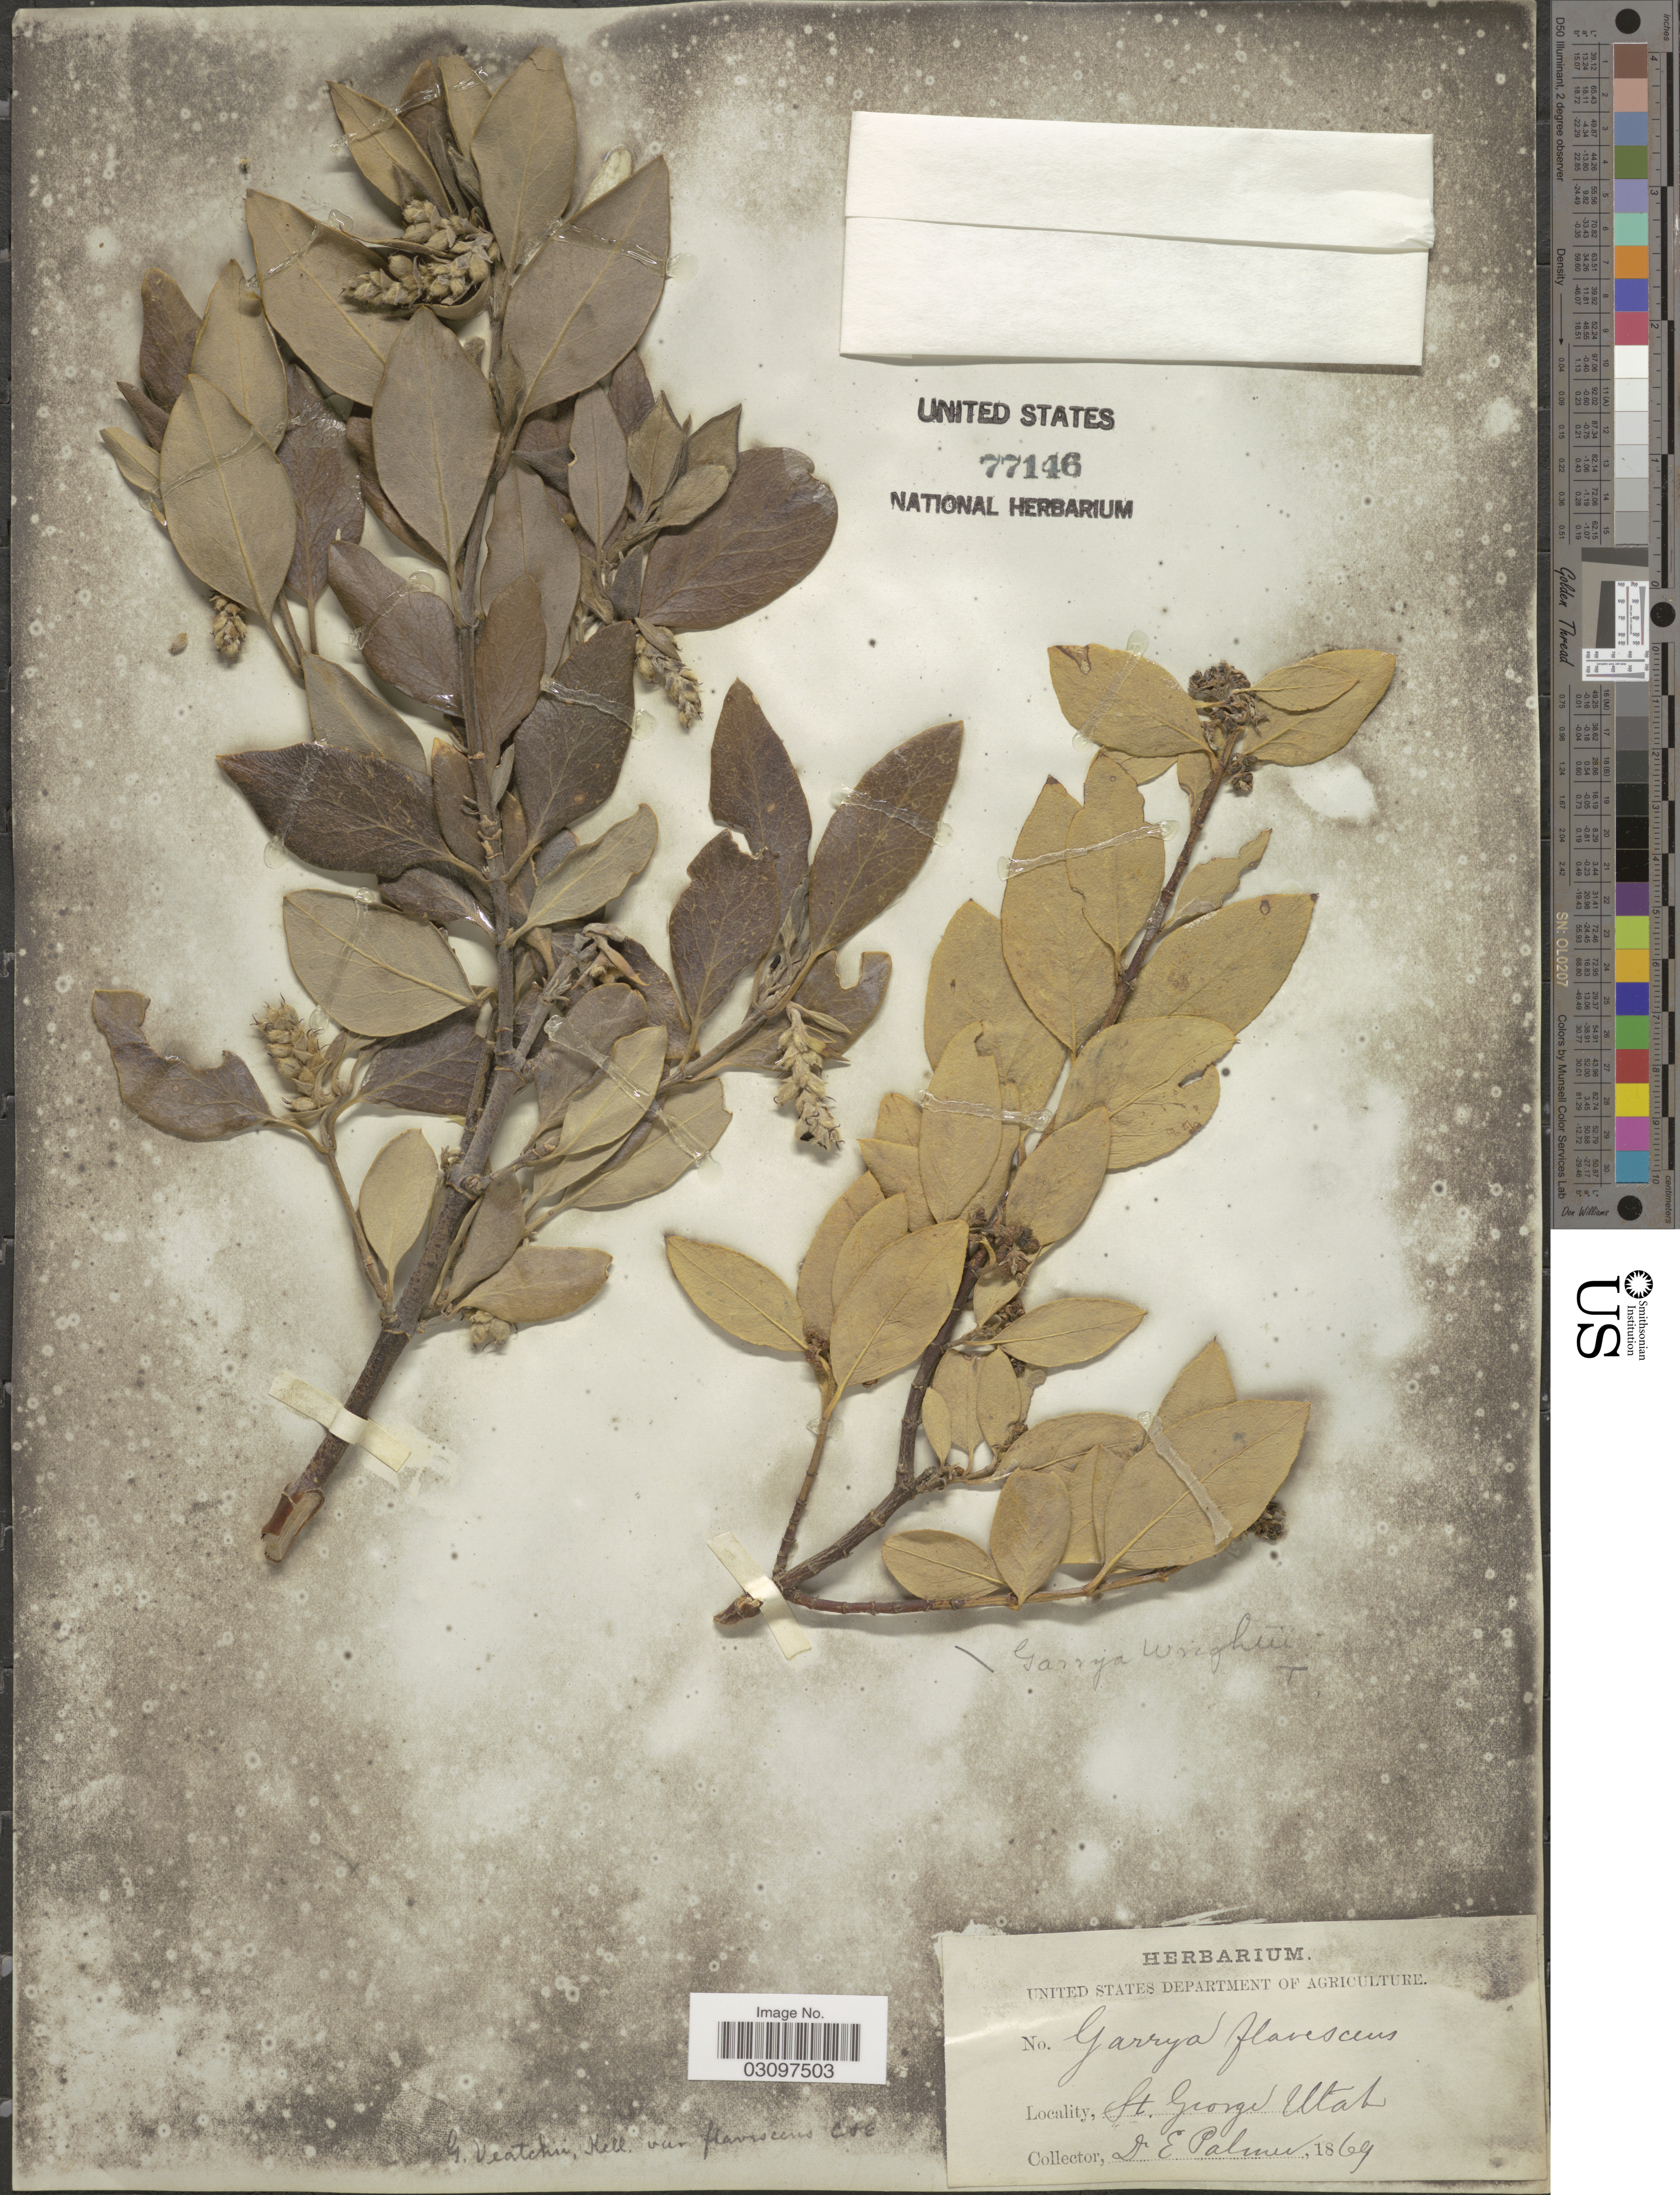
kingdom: Plantae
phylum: Tracheophyta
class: Magnoliopsida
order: Garryales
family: Garryaceae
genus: Garrya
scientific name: Garrya wrightii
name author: Torr.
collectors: E. Palmer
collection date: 1869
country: United States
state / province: Utah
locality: St. George.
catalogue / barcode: US 77146